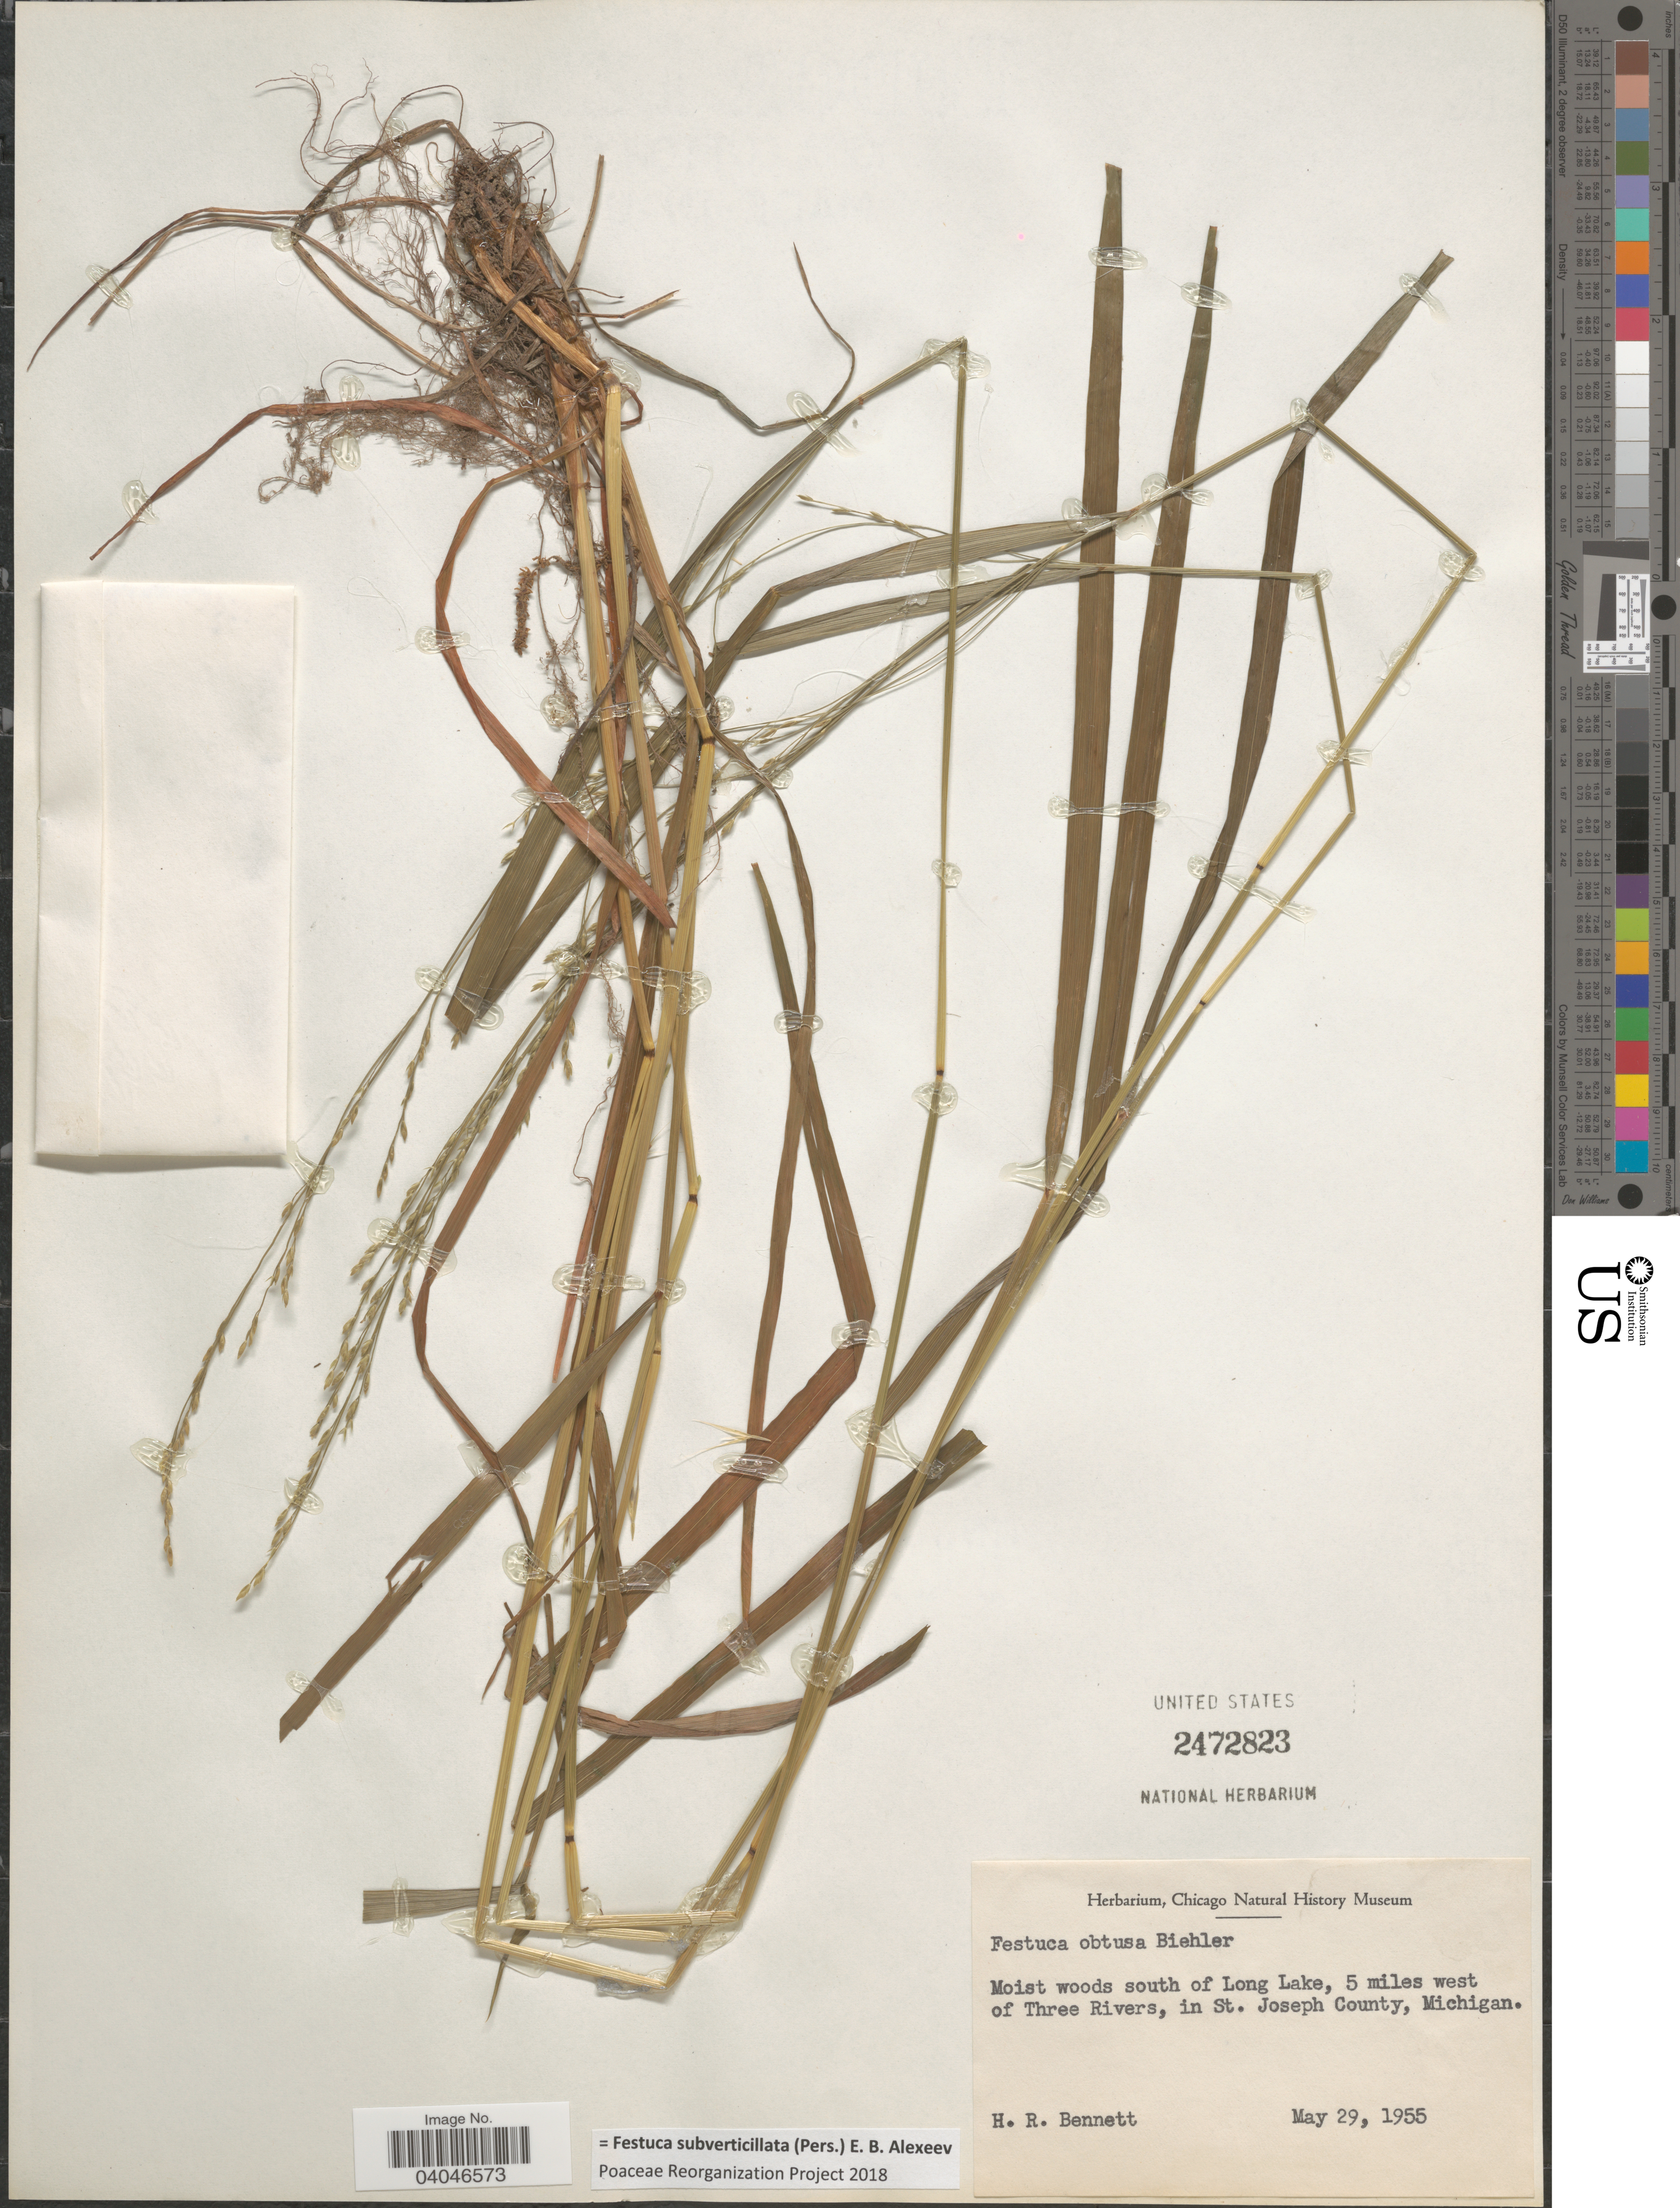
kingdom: Plantae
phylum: Tracheophyta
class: Liliopsida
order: Poales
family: Poaceae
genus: Festuca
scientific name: Festuca subverticillata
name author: (Pers.) E.B. Alexeev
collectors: H. R. Bennett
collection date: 1955-05-29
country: United States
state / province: Michigan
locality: Moist woods south of Long Lake, 5 miles west of Three Rivers, in St. Joseph County.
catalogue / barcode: US 2472823